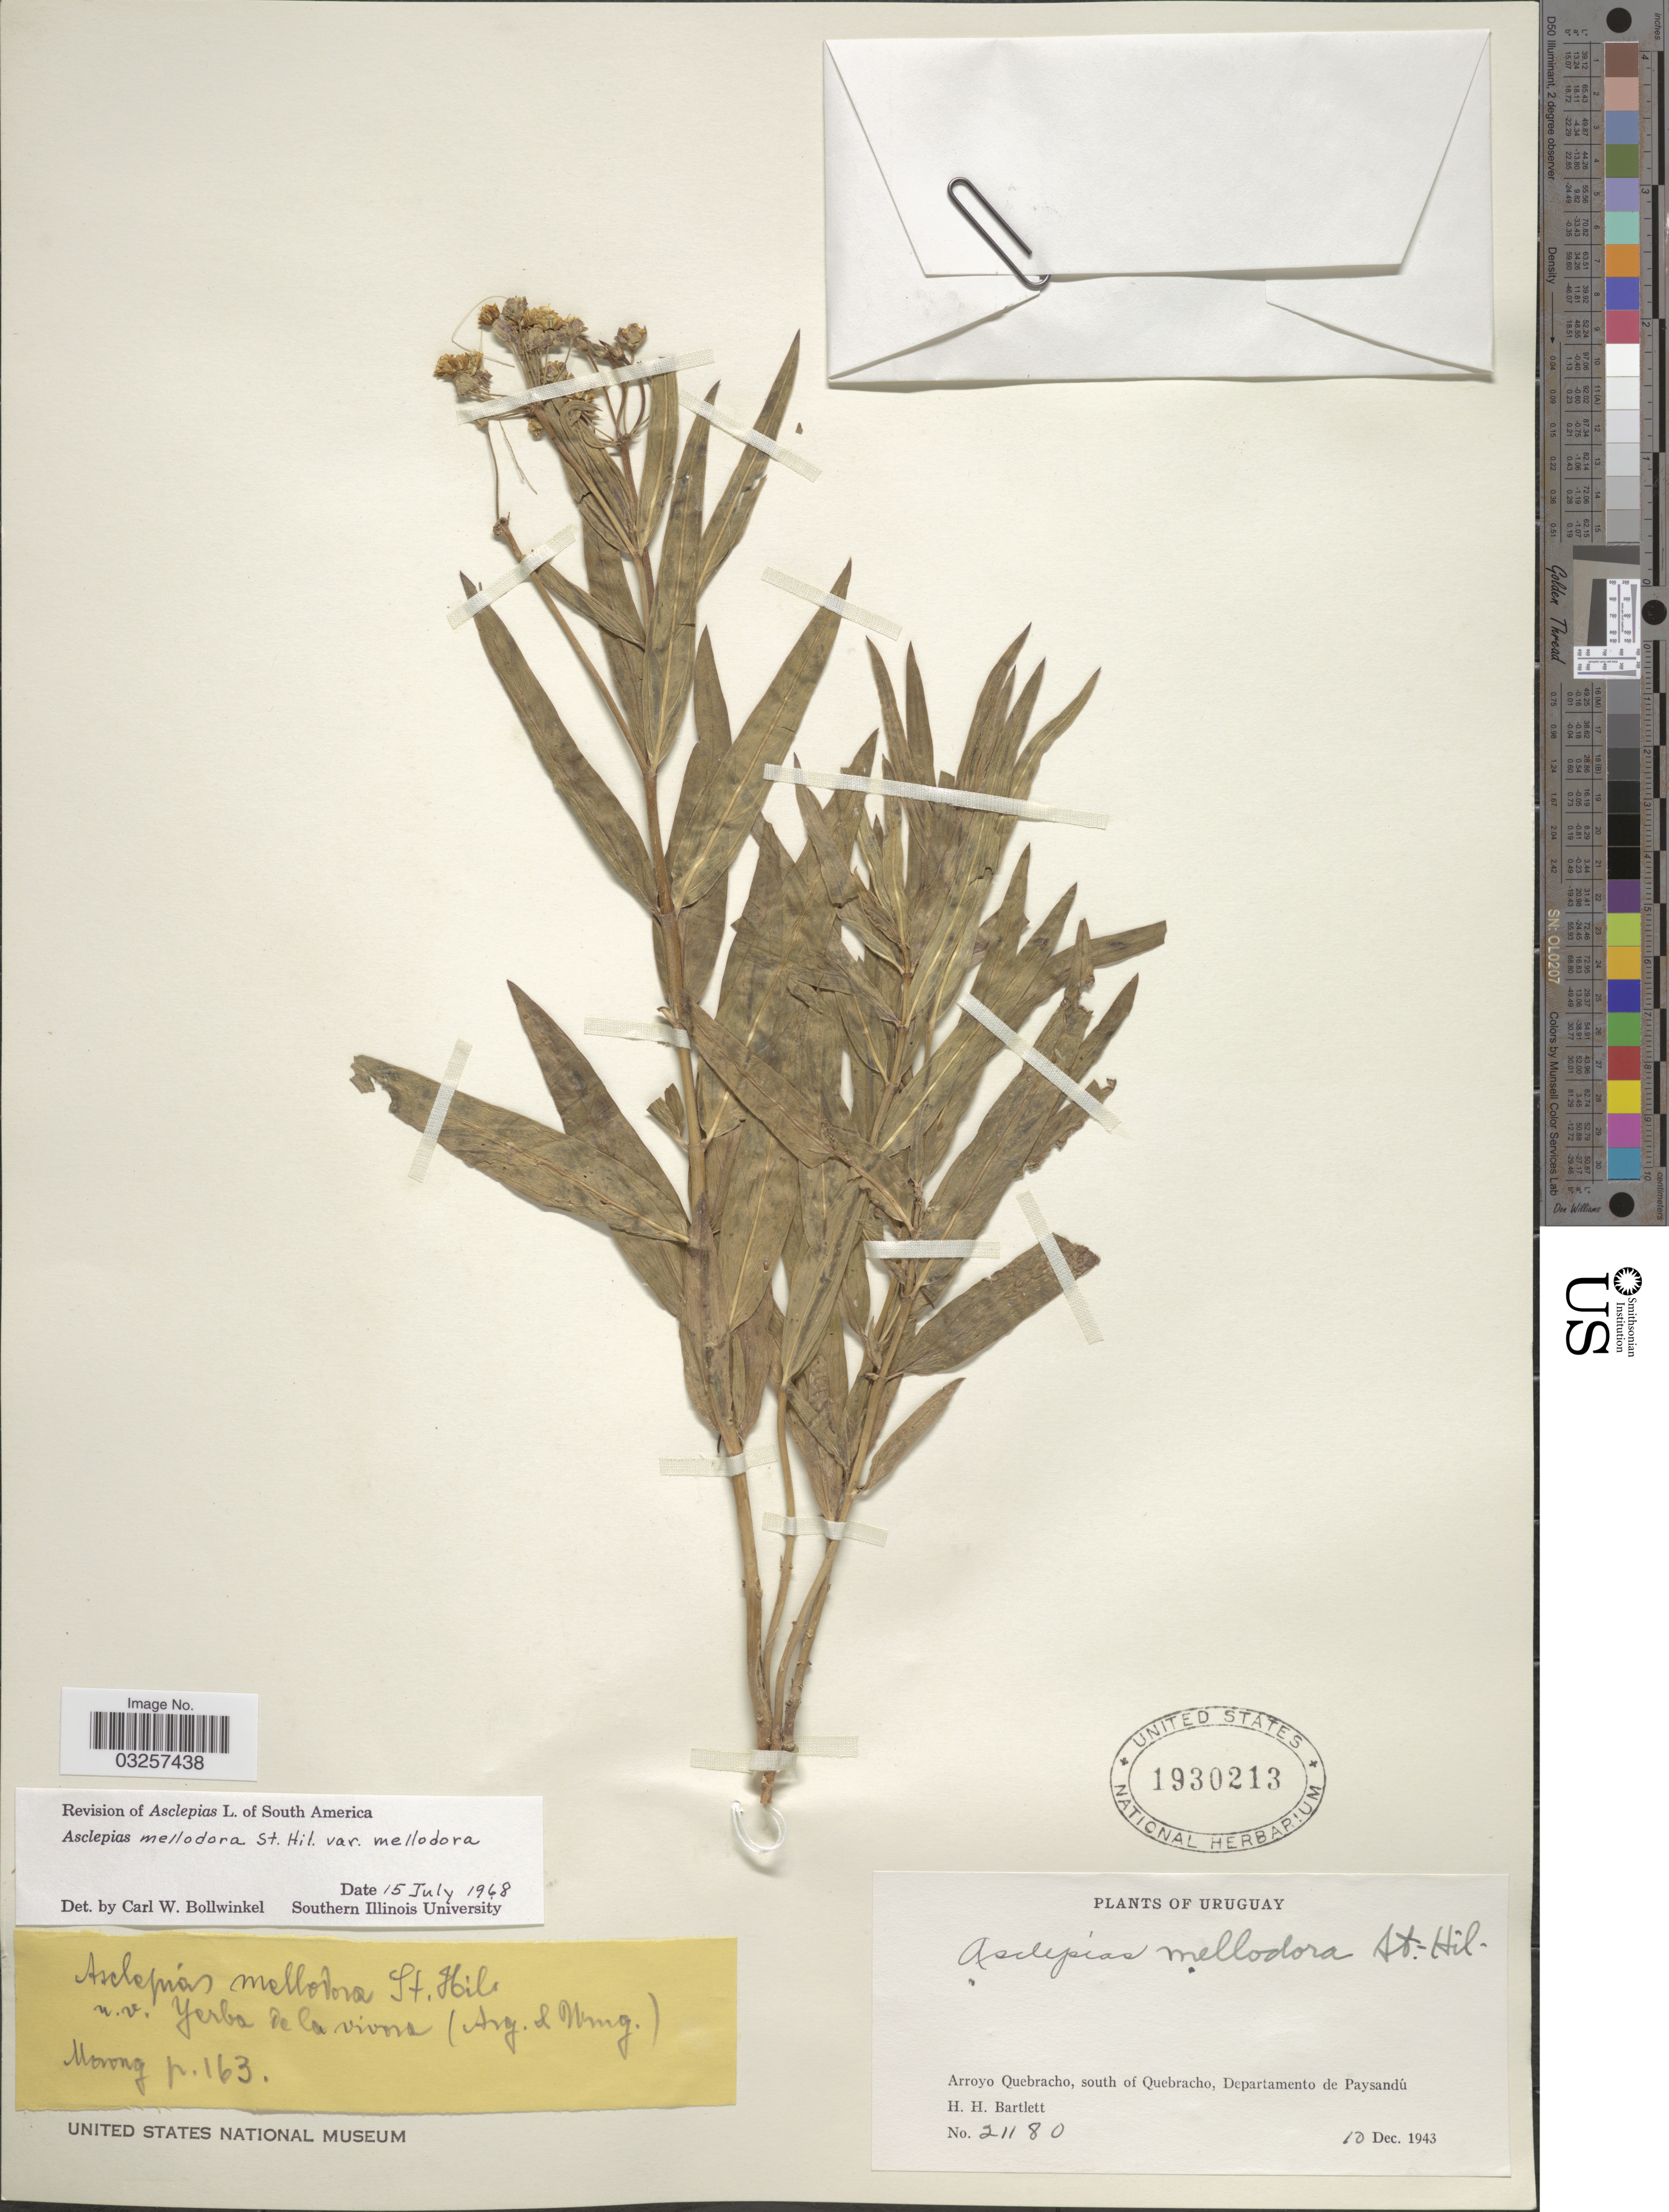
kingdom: Plantae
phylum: Tracheophyta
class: Magnoliopsida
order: Gentianales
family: Apocynaceae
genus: Asclepias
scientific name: Asclepias mellodora var. mellodora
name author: A. St.-Hil.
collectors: H. H. Bartlett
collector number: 21180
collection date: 1943-12-10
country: Uruguay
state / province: Paysandu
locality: Arroyo Quebracho, south of Quebracho, Departamento de Paysandú.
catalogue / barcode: US 1930213